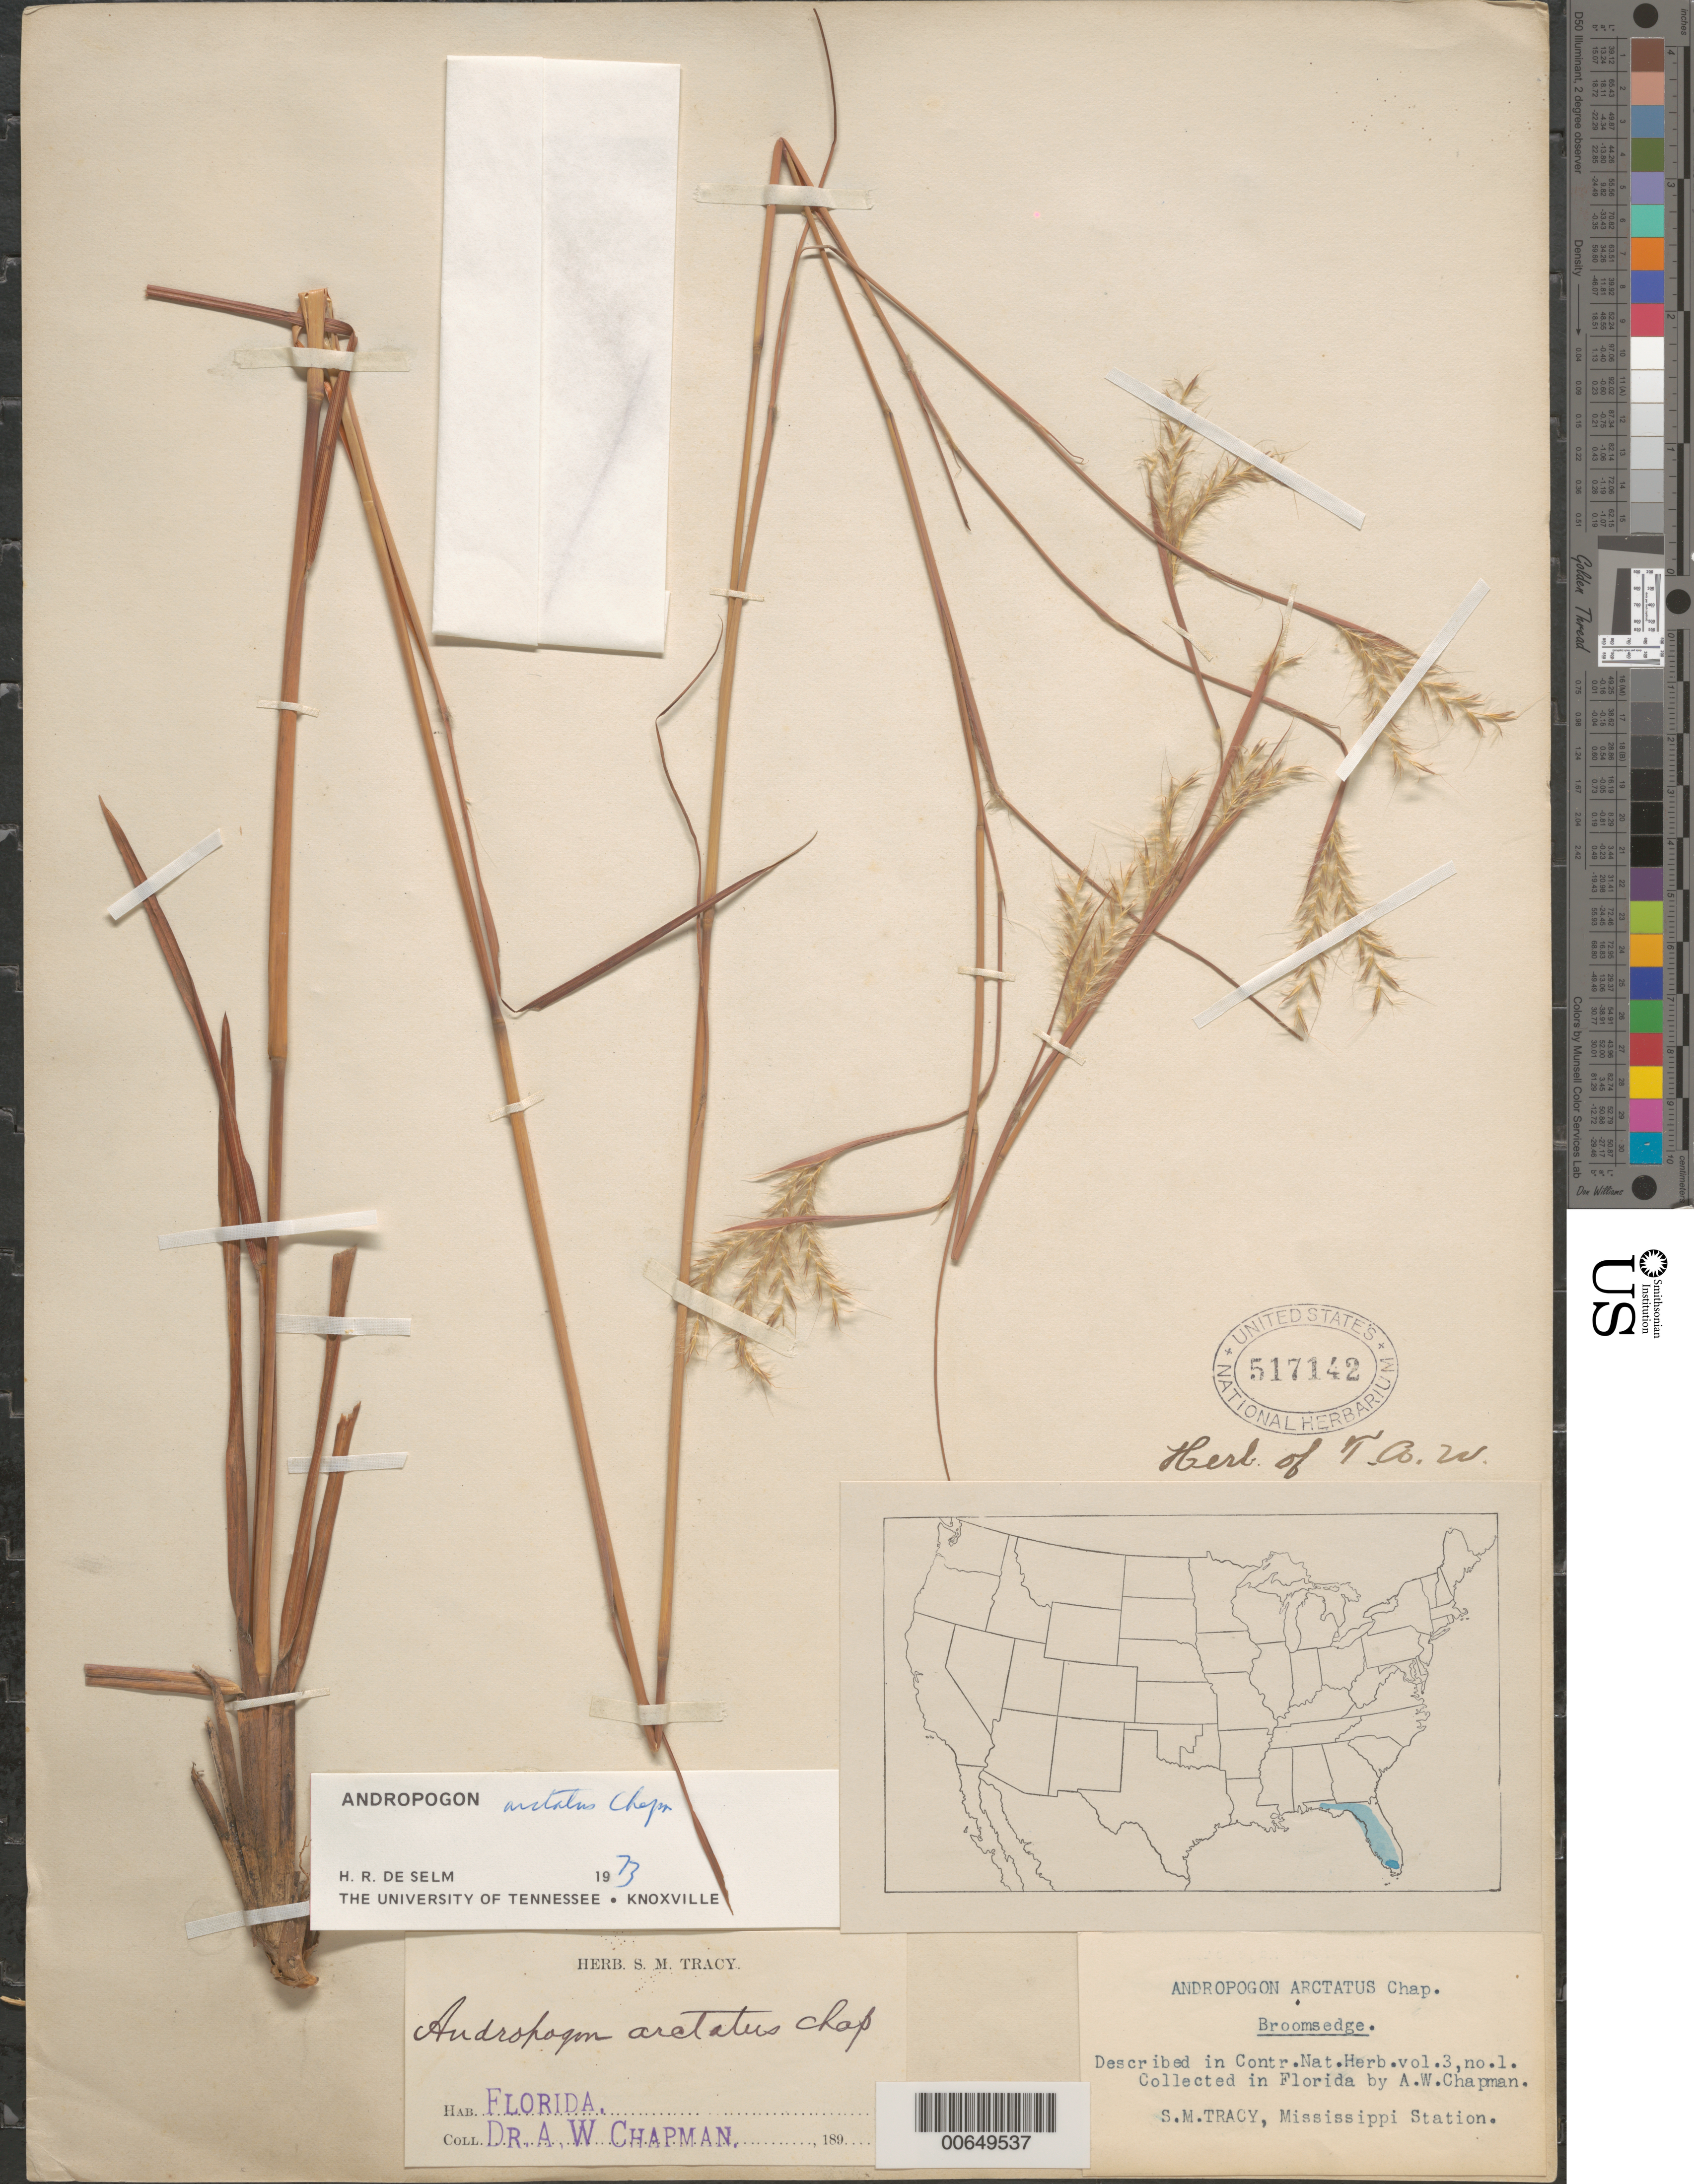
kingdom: Plantae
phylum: Tracheophyta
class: Liliopsida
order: Poales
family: Poaceae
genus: Andropogon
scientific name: Andropogon arctatus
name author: Chapm.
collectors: A. W. Chapman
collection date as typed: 189-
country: United States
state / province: Florida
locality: Broomsedge.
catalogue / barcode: US 517142